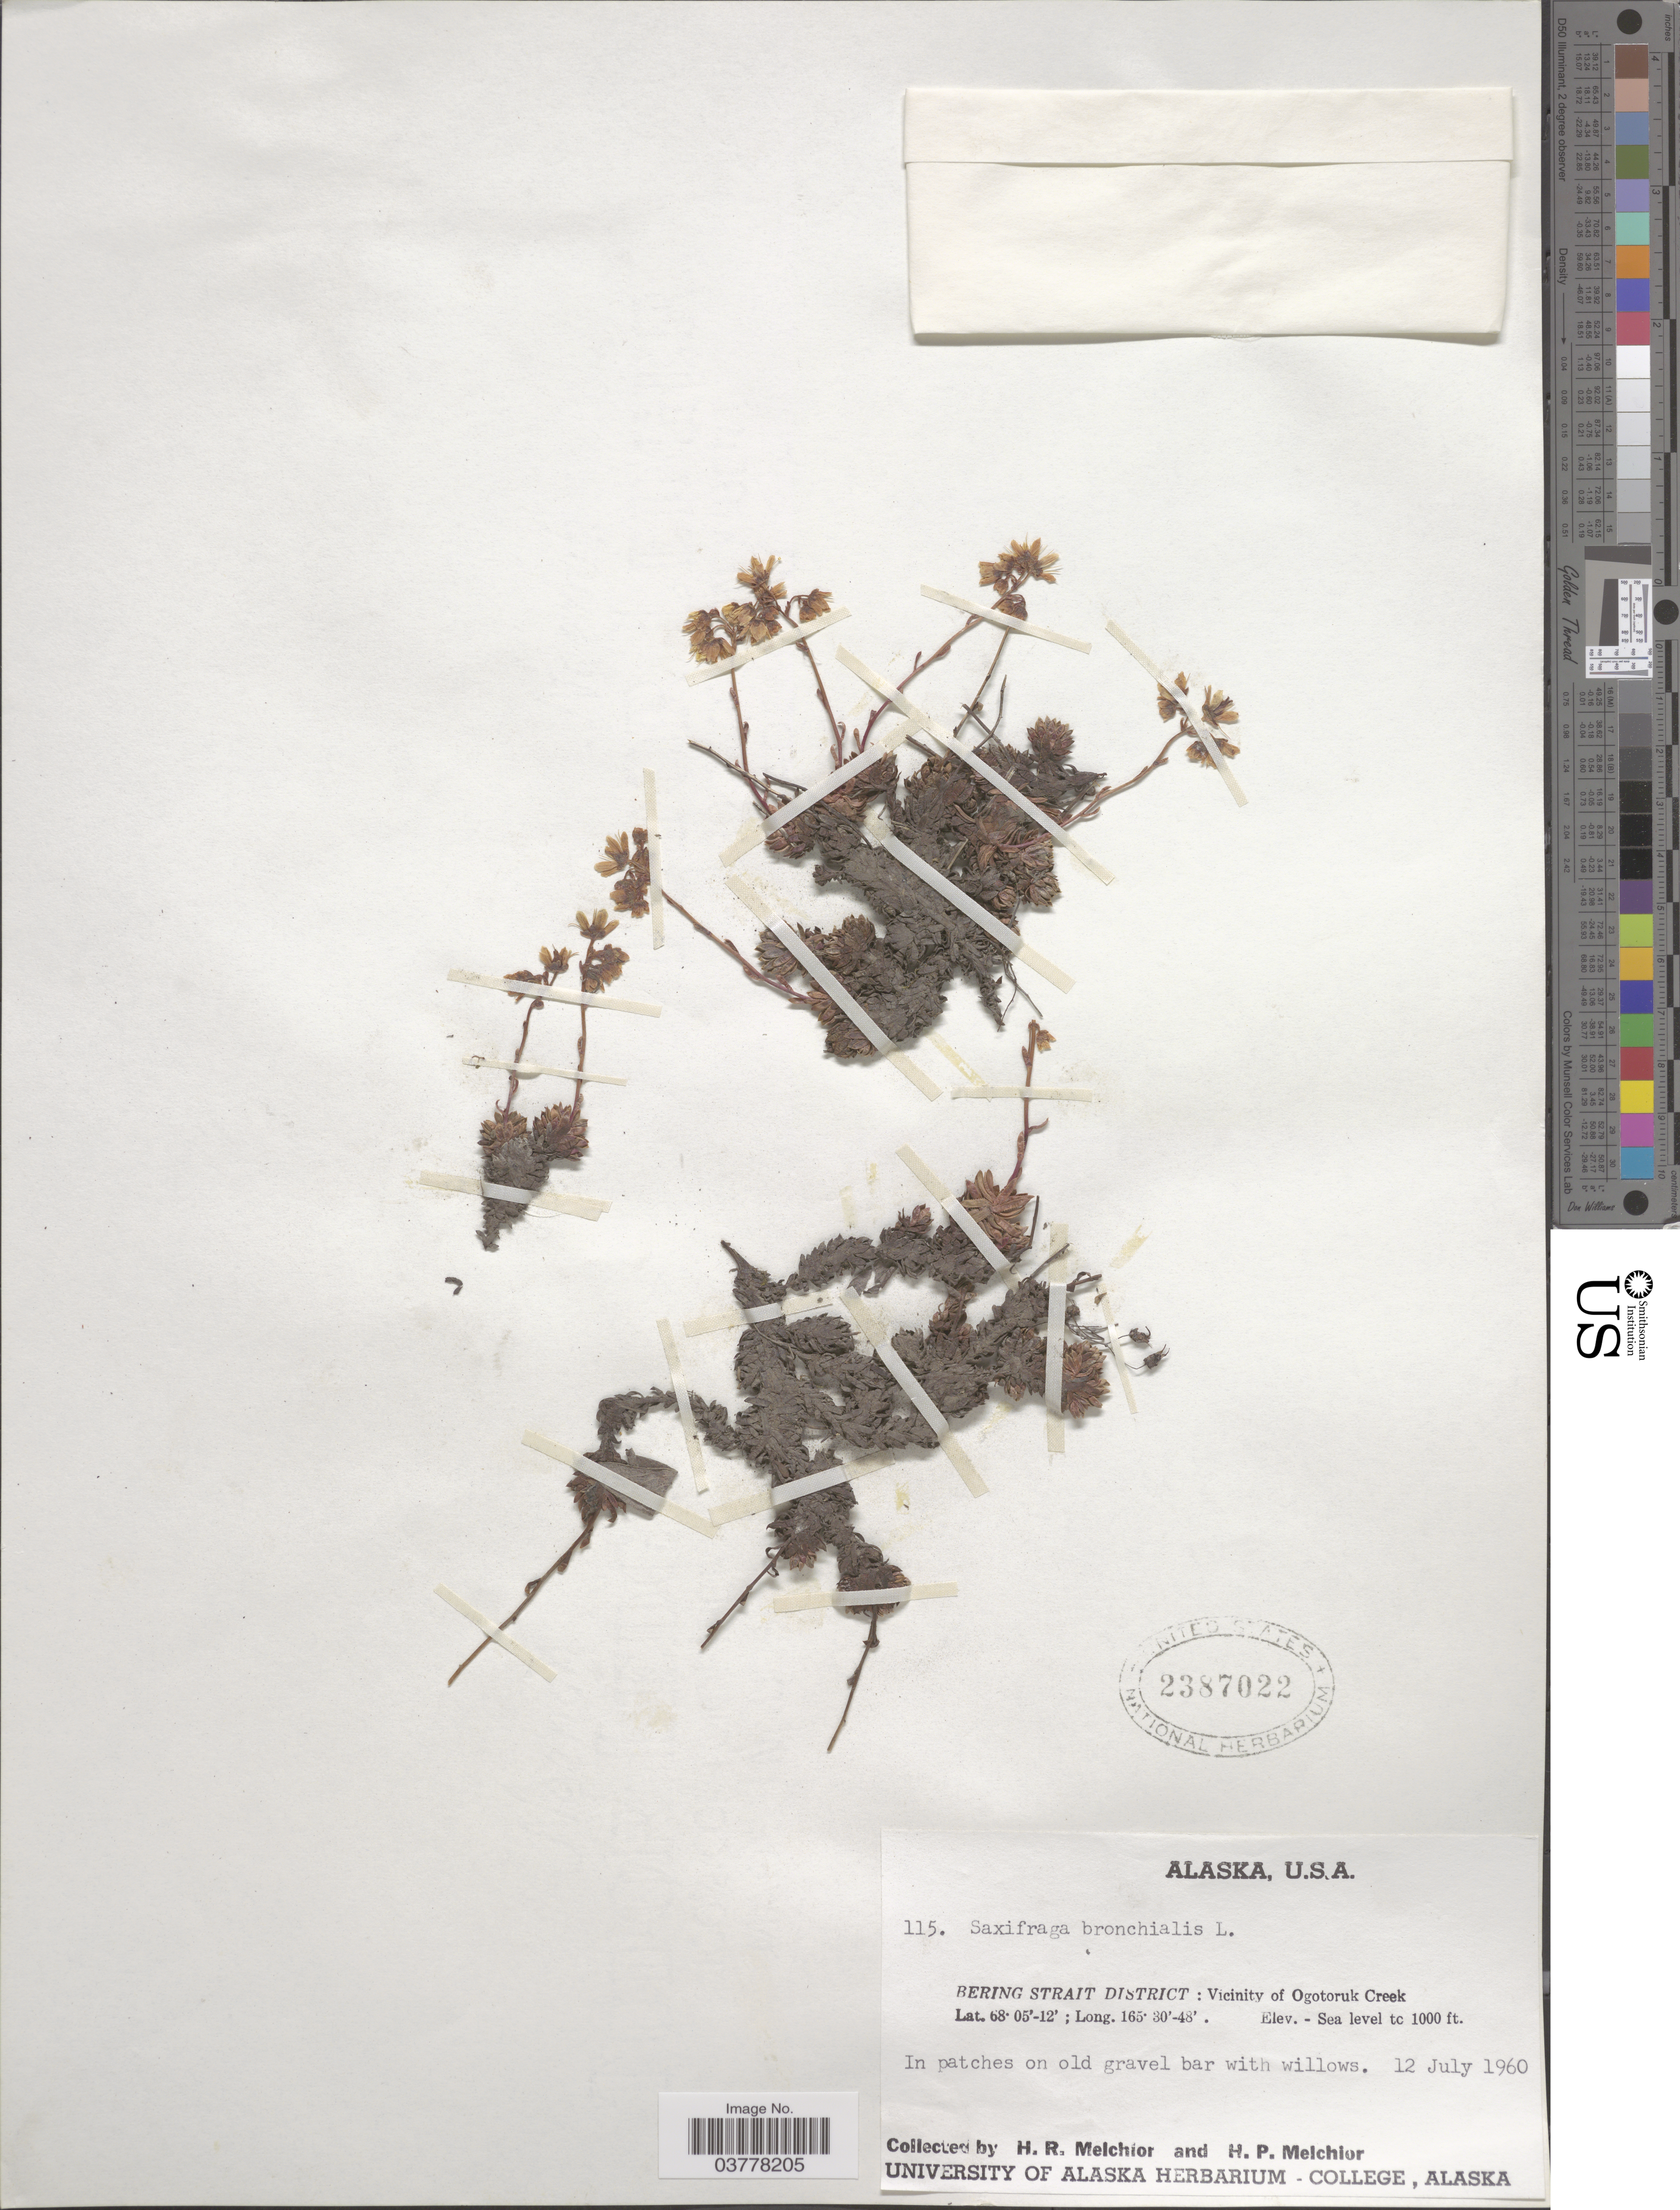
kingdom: Plantae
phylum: Tracheophyta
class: Magnoliopsida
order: Saxifragales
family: Saxifragaceae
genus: Saxifraga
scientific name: Saxifraga bronchialis subsp. funstonii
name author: (Small) Hultén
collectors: H. R. Melchior & H. P. Melchior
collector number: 115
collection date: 1960-07-12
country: United States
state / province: Alaska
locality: Bering Strait District: Vicinity of Ogotoruk Creek.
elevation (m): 305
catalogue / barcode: US 2387022